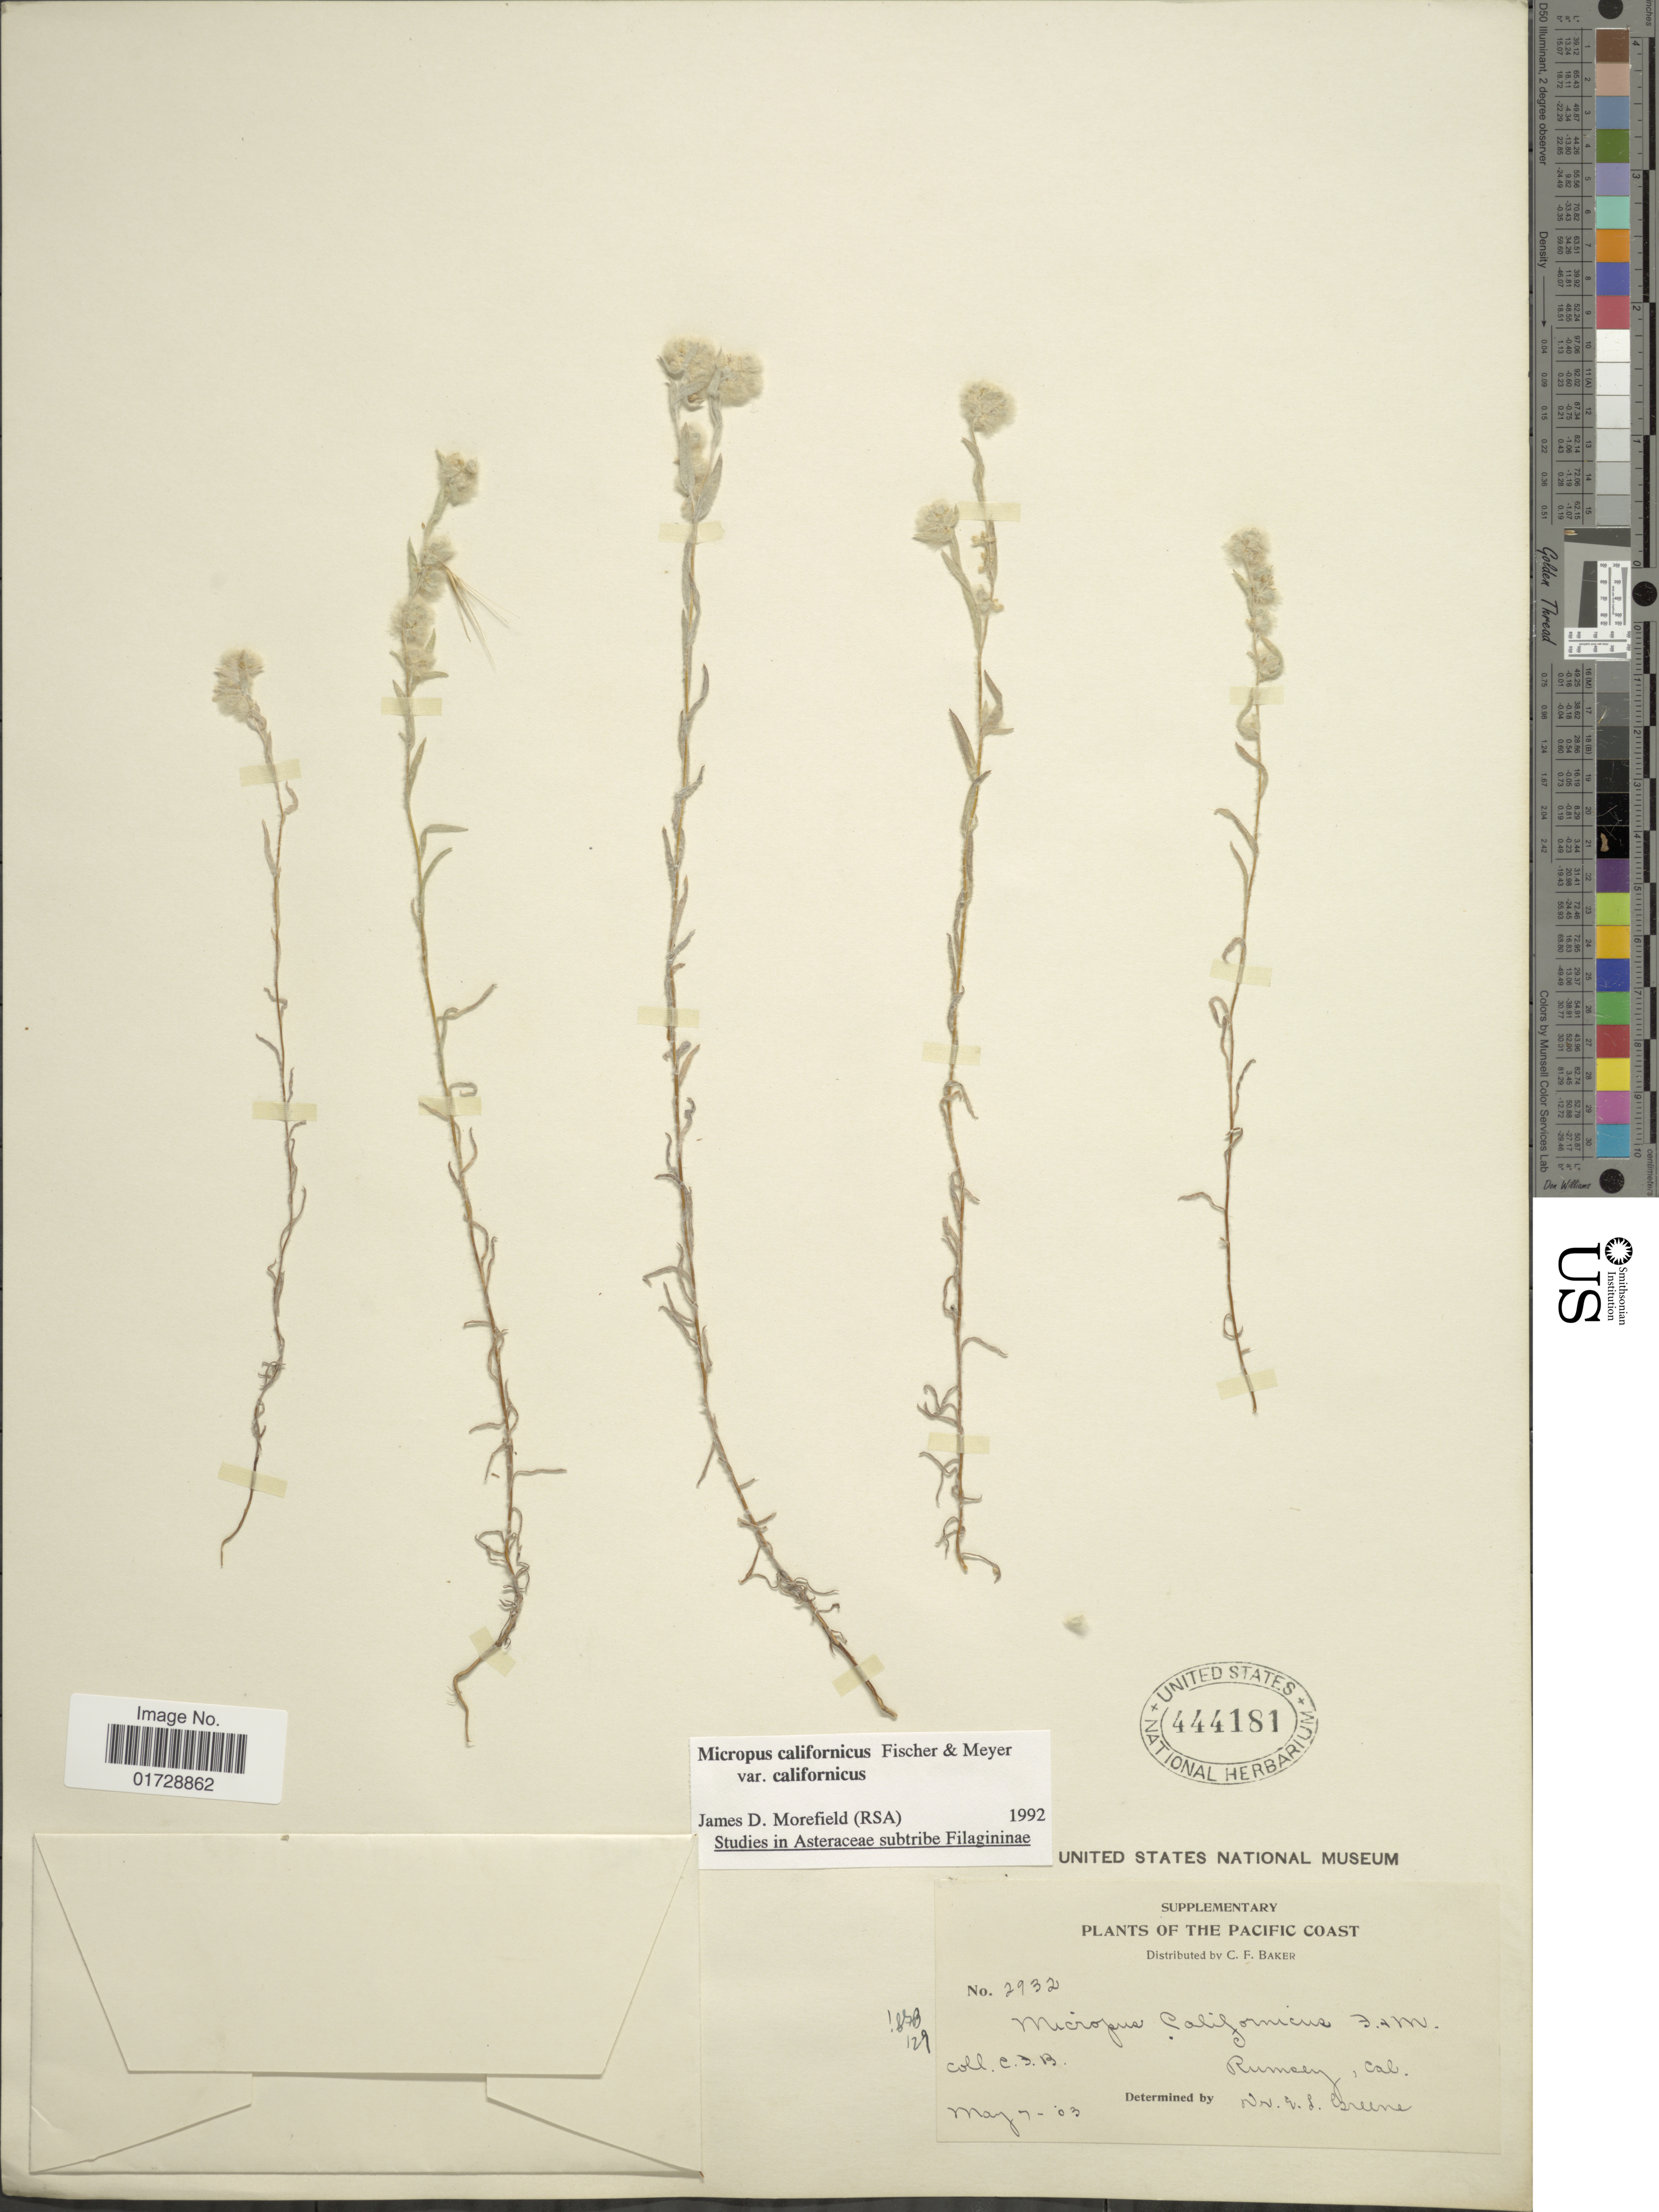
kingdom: Plantae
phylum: Tracheophyta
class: Magnoliopsida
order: Asterales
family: Asteraceae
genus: Micropus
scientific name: Micropus californicus var. californicus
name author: Fisch. & C.A. Mey.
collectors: C. F. Baker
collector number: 2932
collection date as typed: Transcribed d/m/y: 7/5/3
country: United States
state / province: California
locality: Ramsey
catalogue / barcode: US 444181